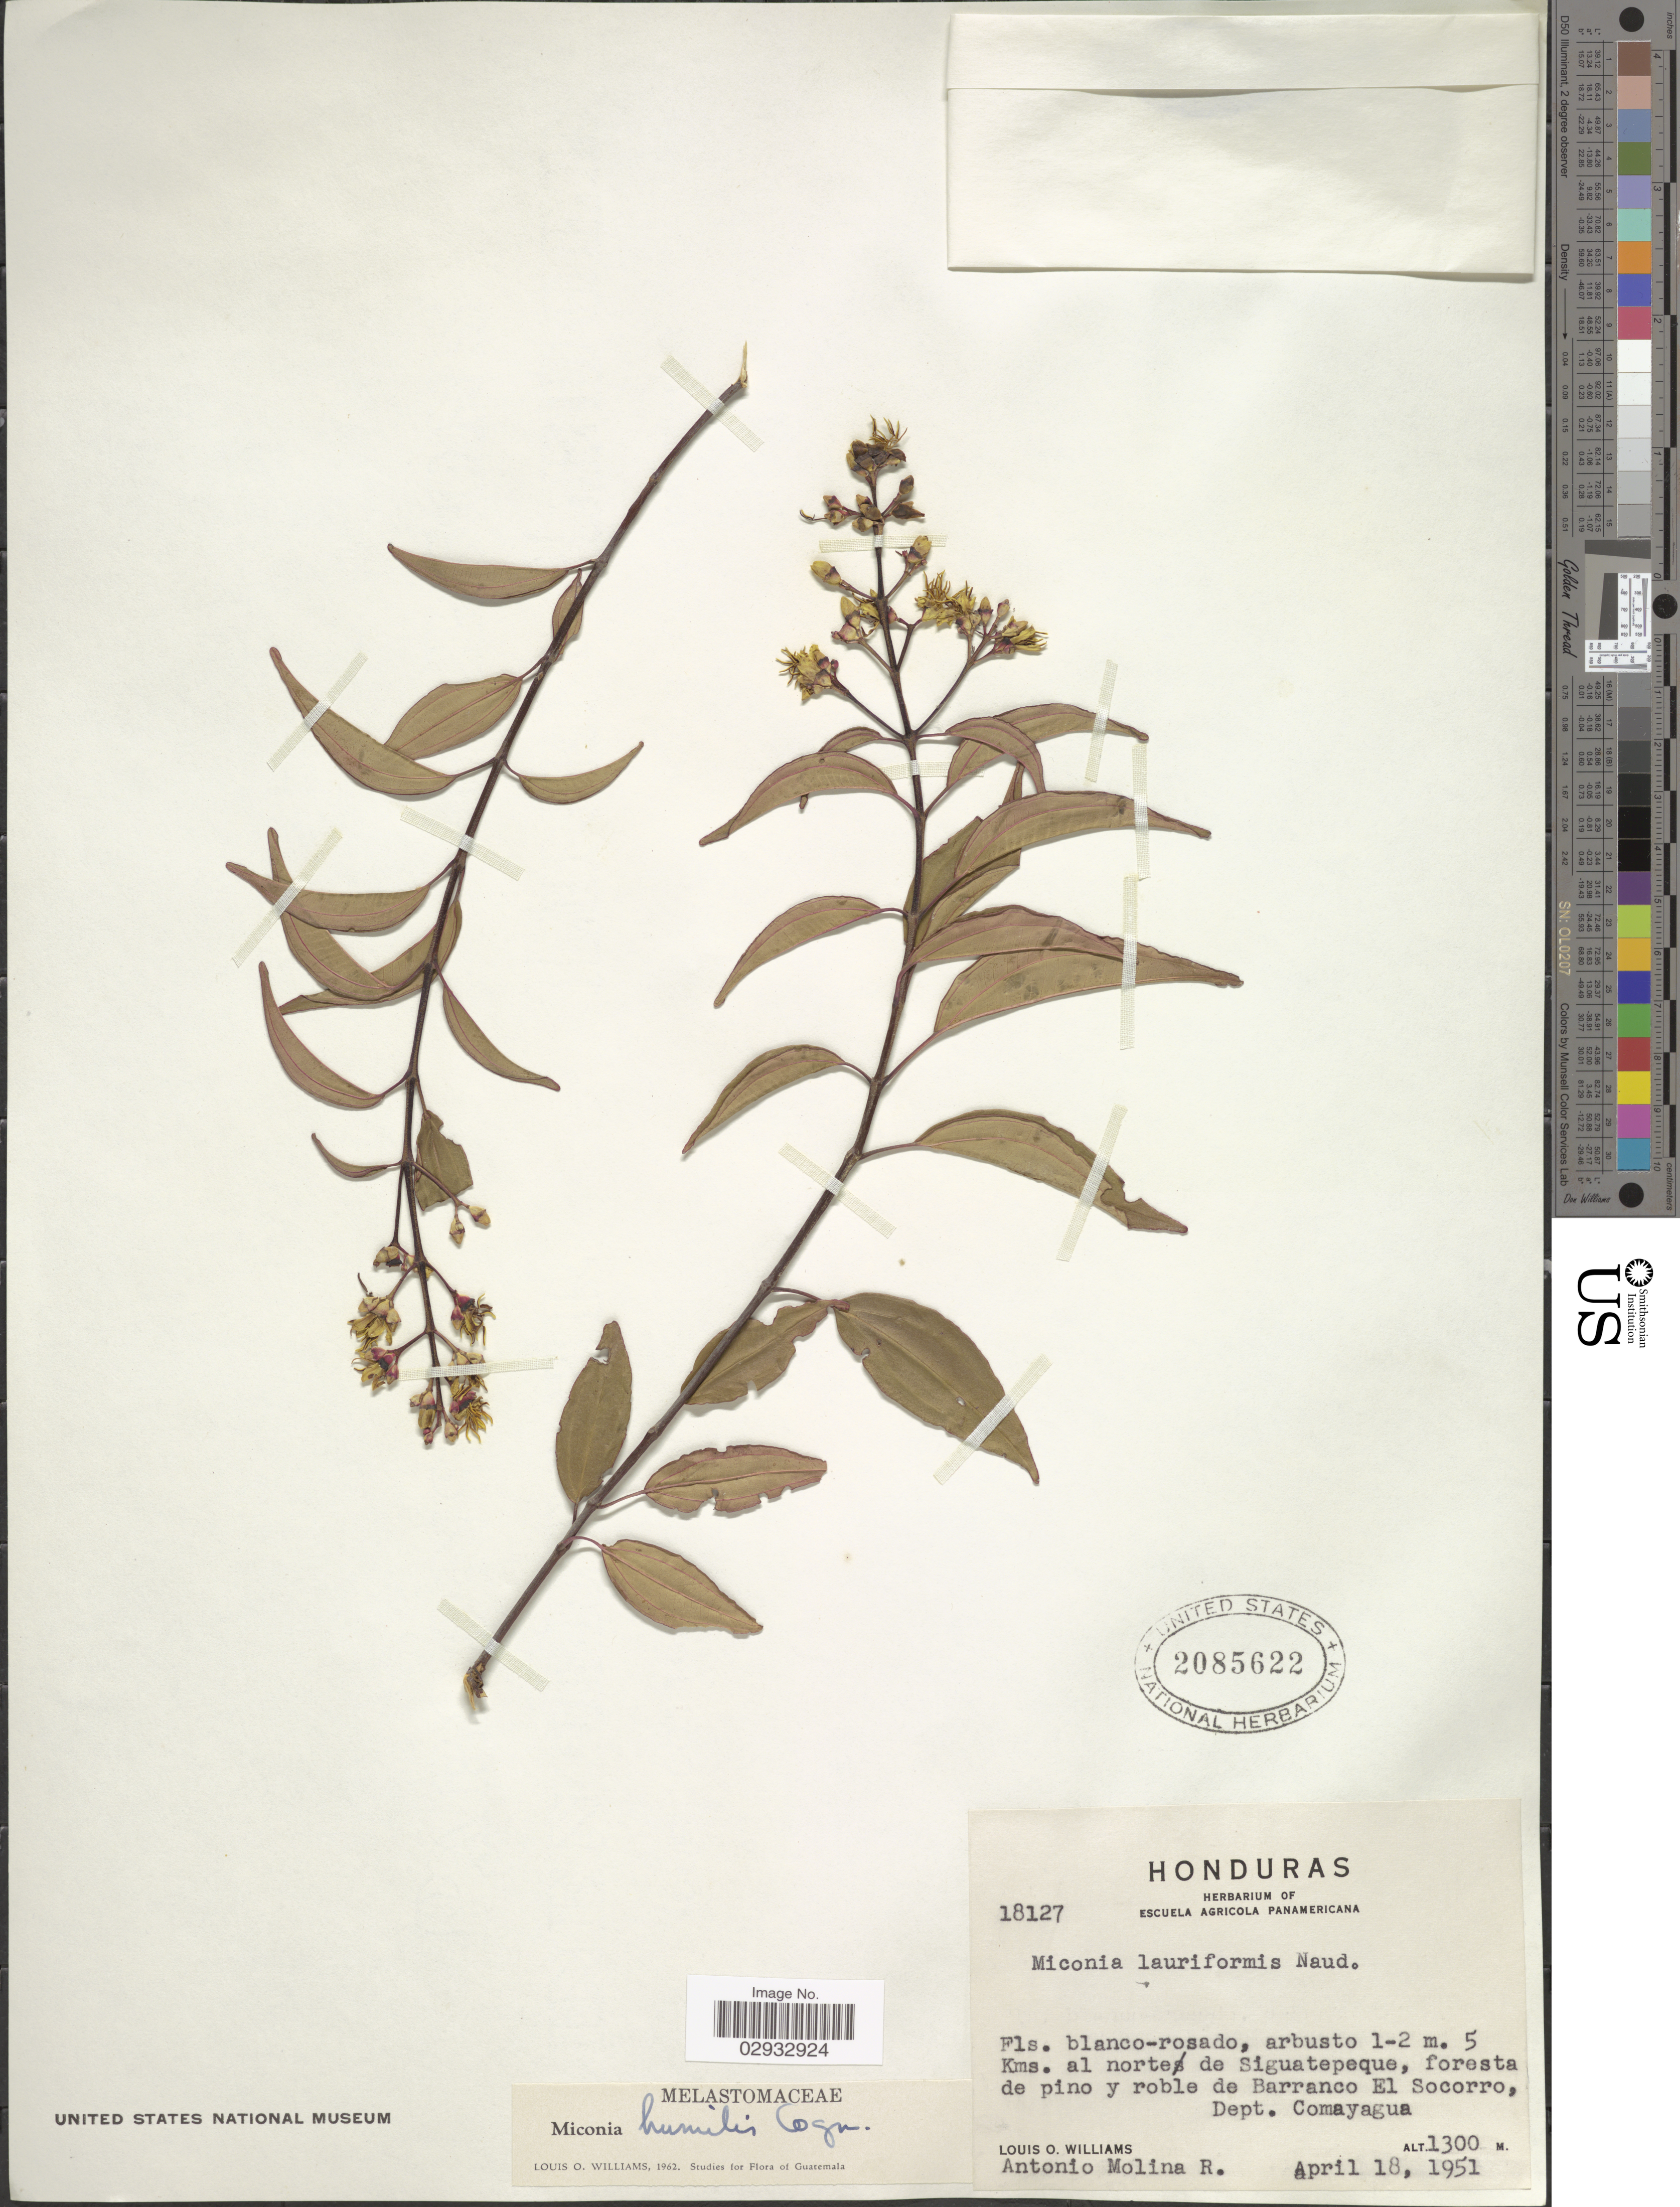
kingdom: Plantae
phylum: Tracheophyta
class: Magnoliopsida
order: Myrtales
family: Melastomataceae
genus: Miconia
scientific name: Miconia humilis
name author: Cogn.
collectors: L. O. Williams & A. Molina R.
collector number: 18127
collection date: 1951-04-18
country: Honduras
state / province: Comayagua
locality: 5 Kms. al norte de Siguatepeque, foresta de pino y roble de Barranco El Socorro, Dept. Comayagua.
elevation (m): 1300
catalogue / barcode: US 2085622